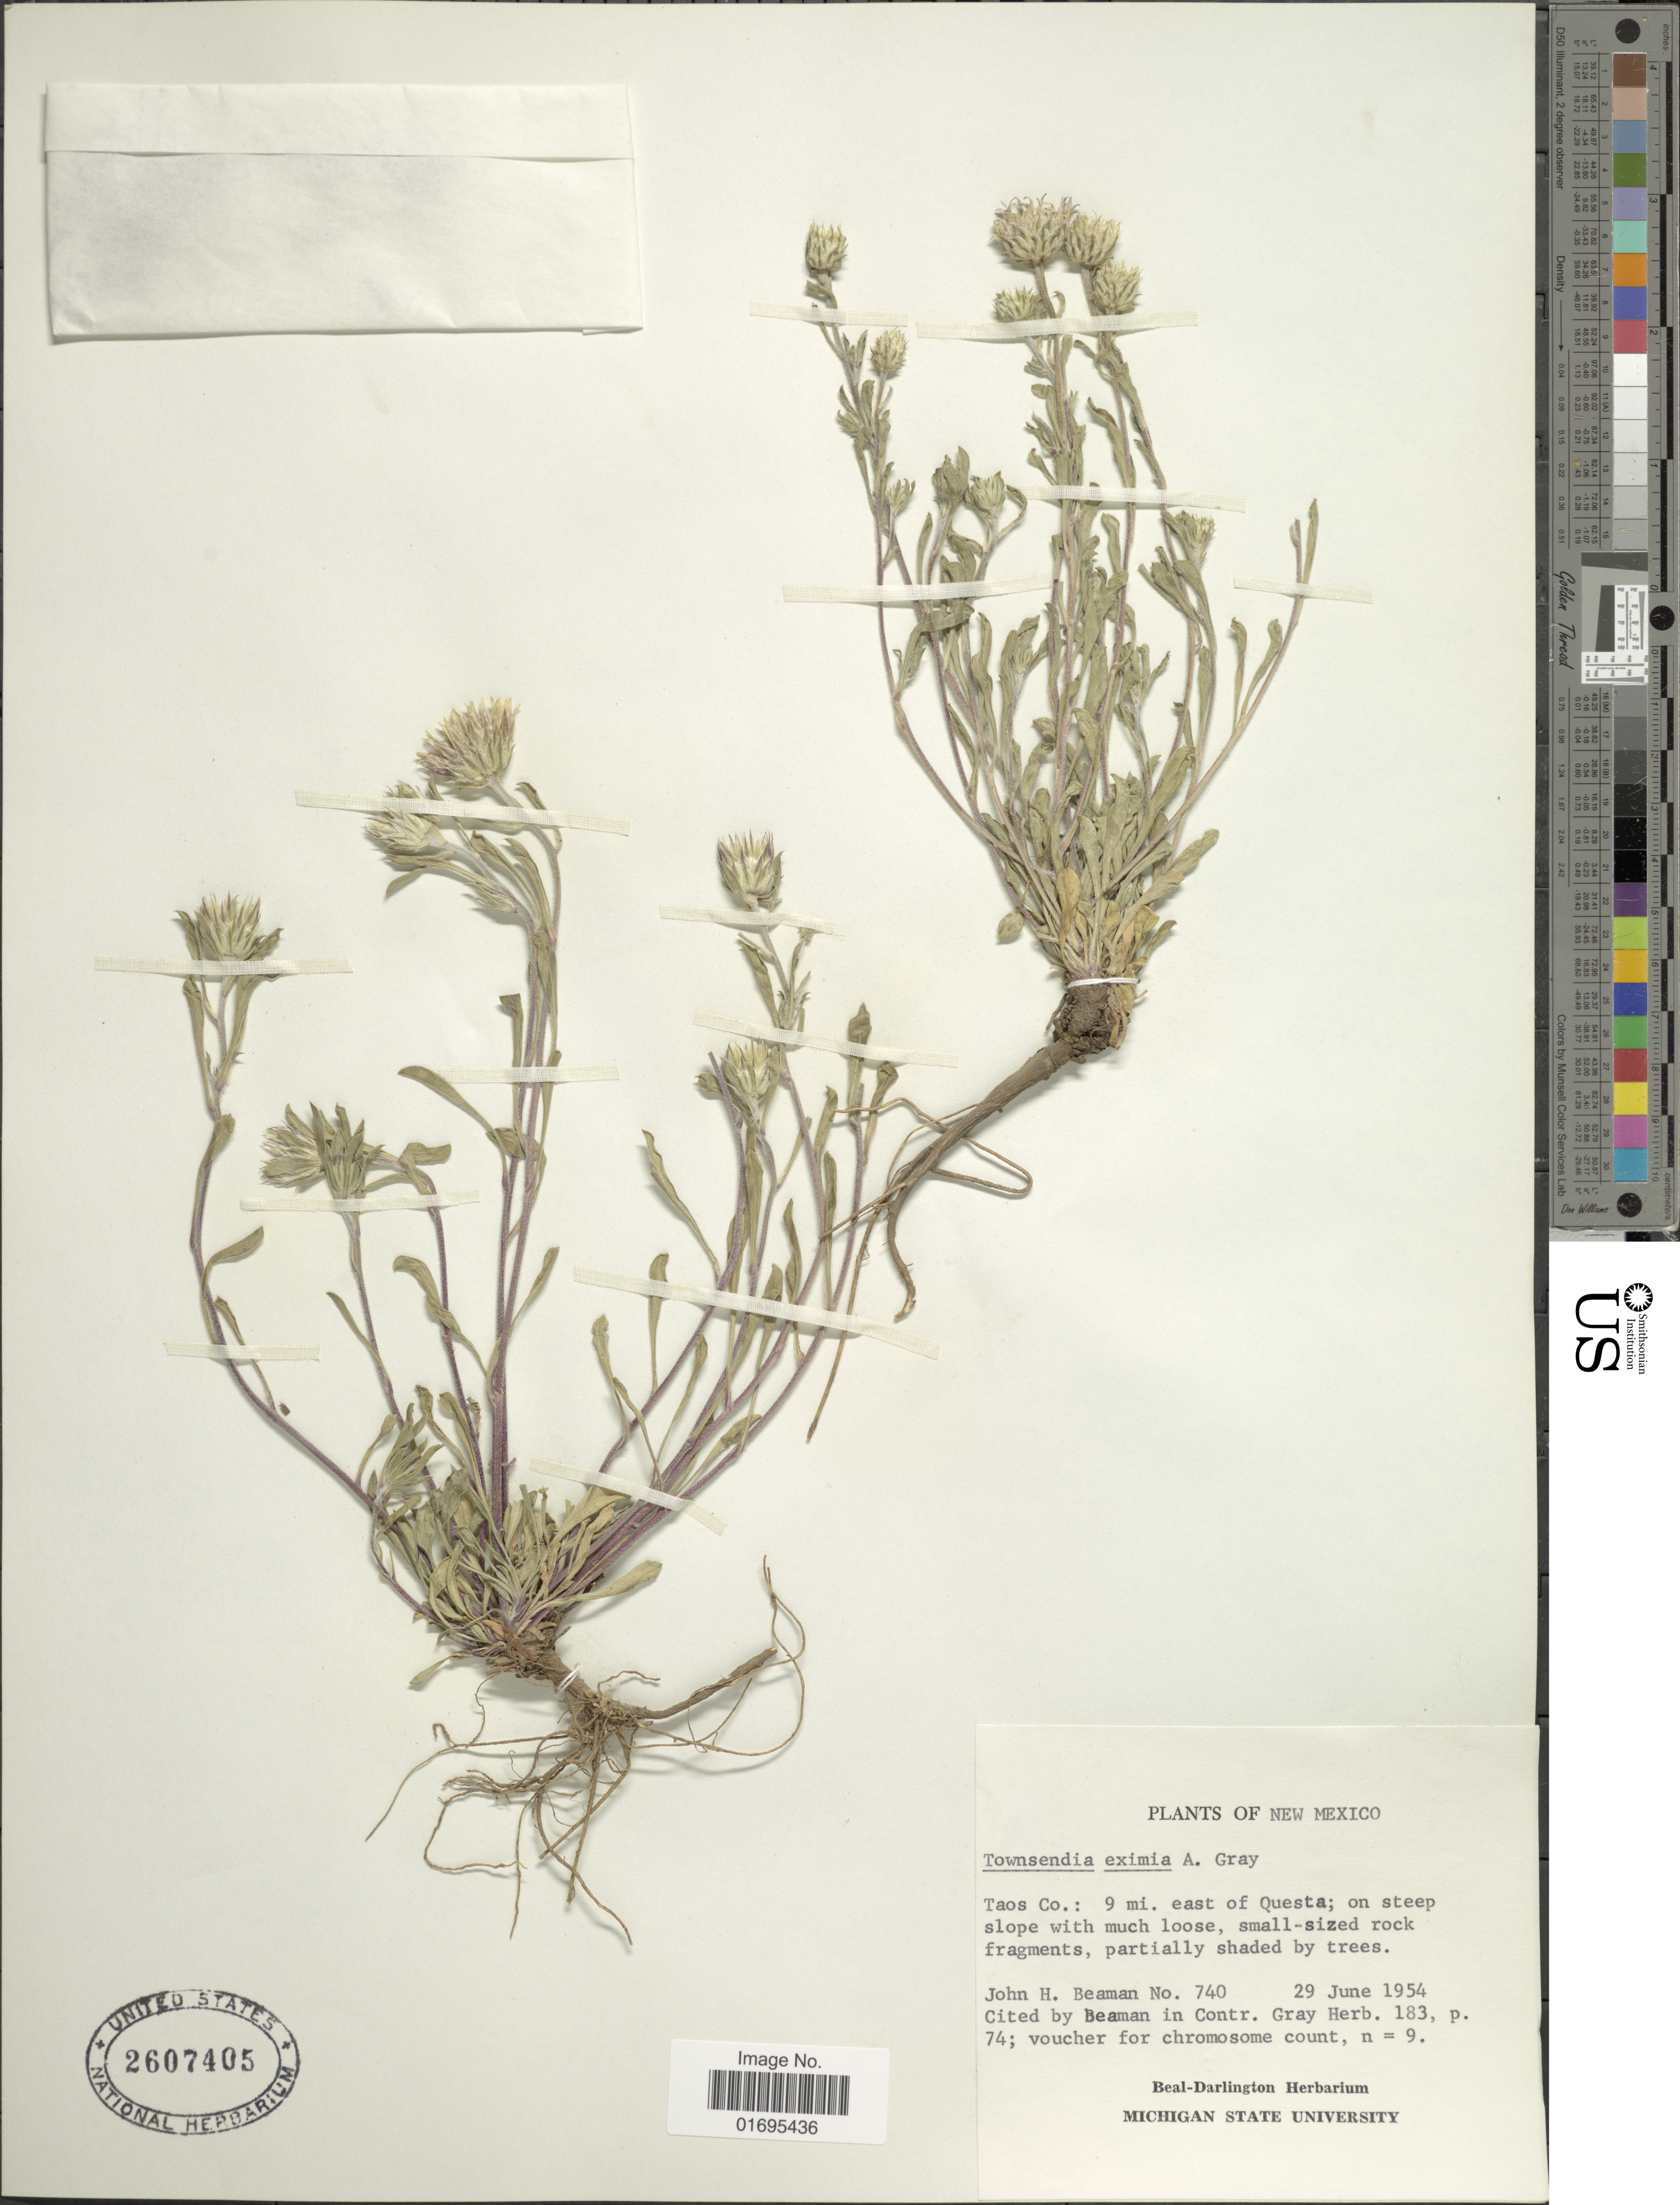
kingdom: Plantae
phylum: Tracheophyta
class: Magnoliopsida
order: Asterales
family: Asteraceae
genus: Townsendia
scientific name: Townsendia eximia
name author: A. Gray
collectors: J. H. Beaman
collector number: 740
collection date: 1954-06-29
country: United States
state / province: New Mexico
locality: Taos Co.: 9 mi. east of Questa; on steep slope with much loose, small-sized rocl fragments, partially shaded by trees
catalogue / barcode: US 2607405